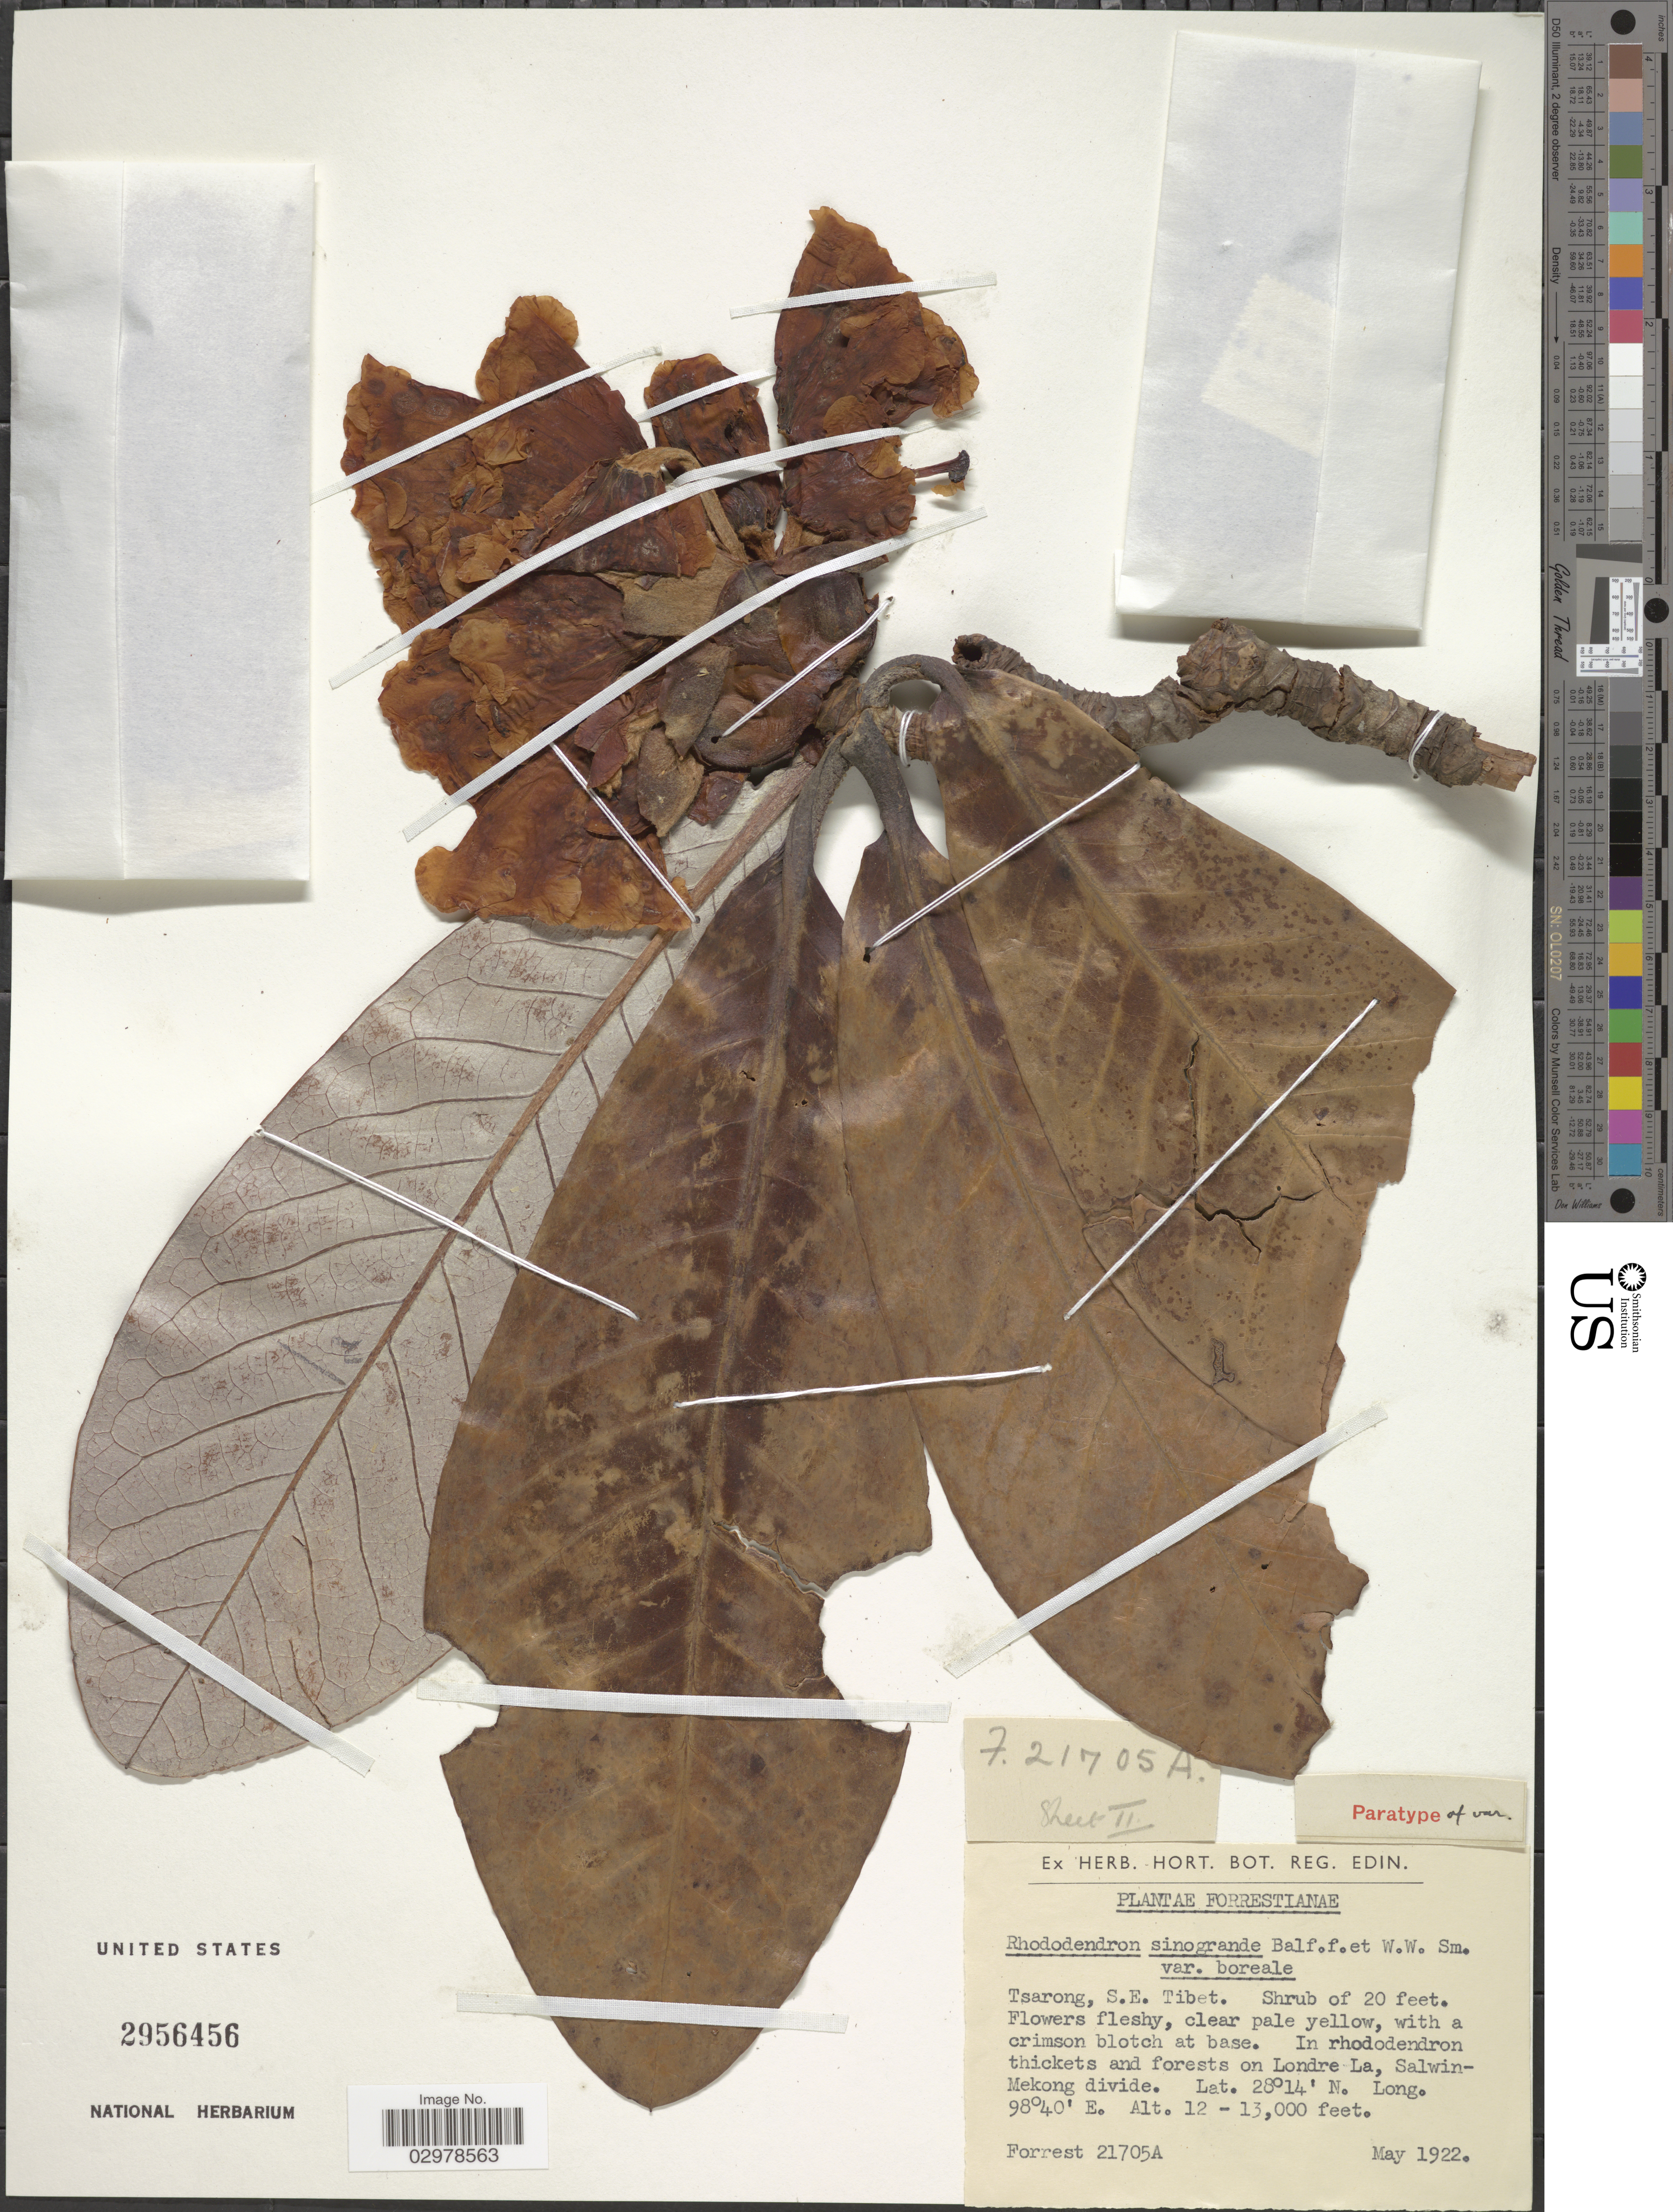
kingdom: Plantae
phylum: Tracheophyta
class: Magnoliopsida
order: Ericales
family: Ericaceae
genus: Rhododendron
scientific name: Rhododendron sinogrande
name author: Balf. f. & W.W. Sm.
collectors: -. Forrest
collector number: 21705A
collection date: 1922-05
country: China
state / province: Xizang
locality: Tsarong, S.E. Tibet. In rhododendron thickets and forests on Londre La, Salwin-Mekong divide.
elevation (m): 3658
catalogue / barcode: US 2956456